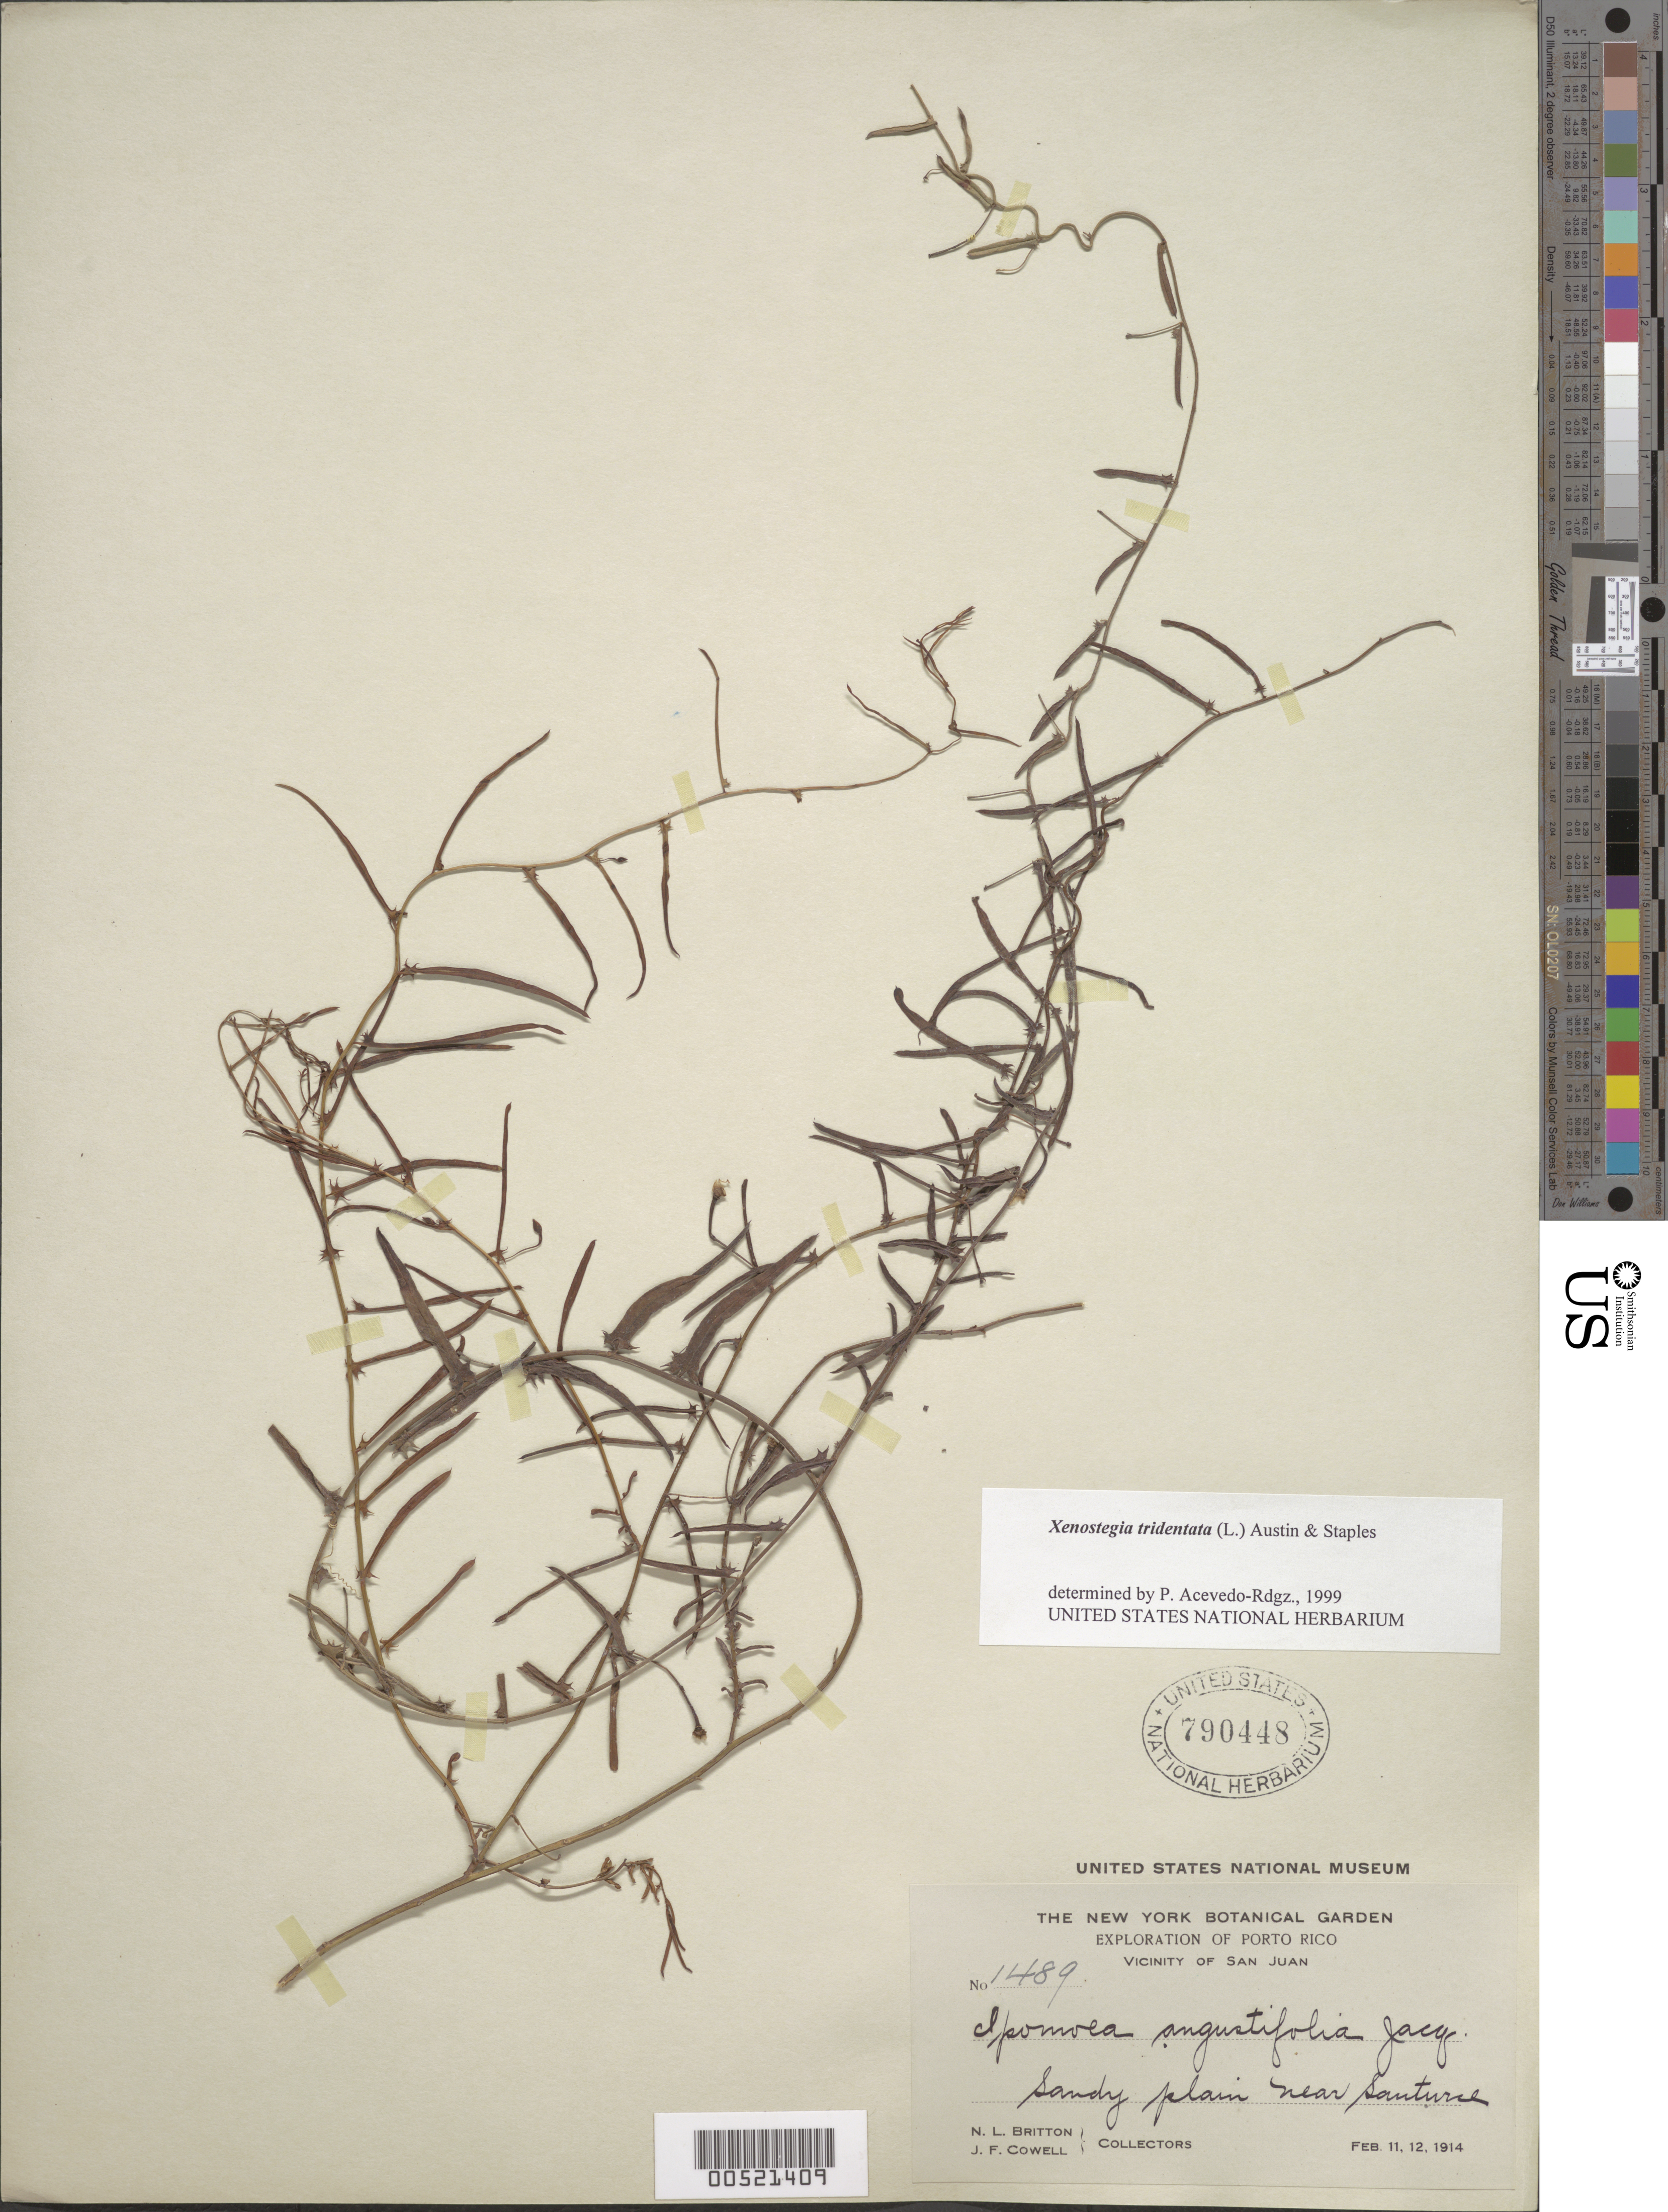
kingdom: Plantae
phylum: Tracheophyta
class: Magnoliopsida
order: Solanales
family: Convolvulaceae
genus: Xenostegia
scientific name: Xenostegia tridentata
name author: (L.) D.F. Austin & Staples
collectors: N. Britton & J. F. Cowell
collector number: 1498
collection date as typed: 11 Feb 1914 to 12 Feb 1914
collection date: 1914-02-11/1914-02-12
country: Puerto Rico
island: Greater Antilles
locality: Vicinity of San Juan, near Santurce.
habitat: Sand plain.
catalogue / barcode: US 790448